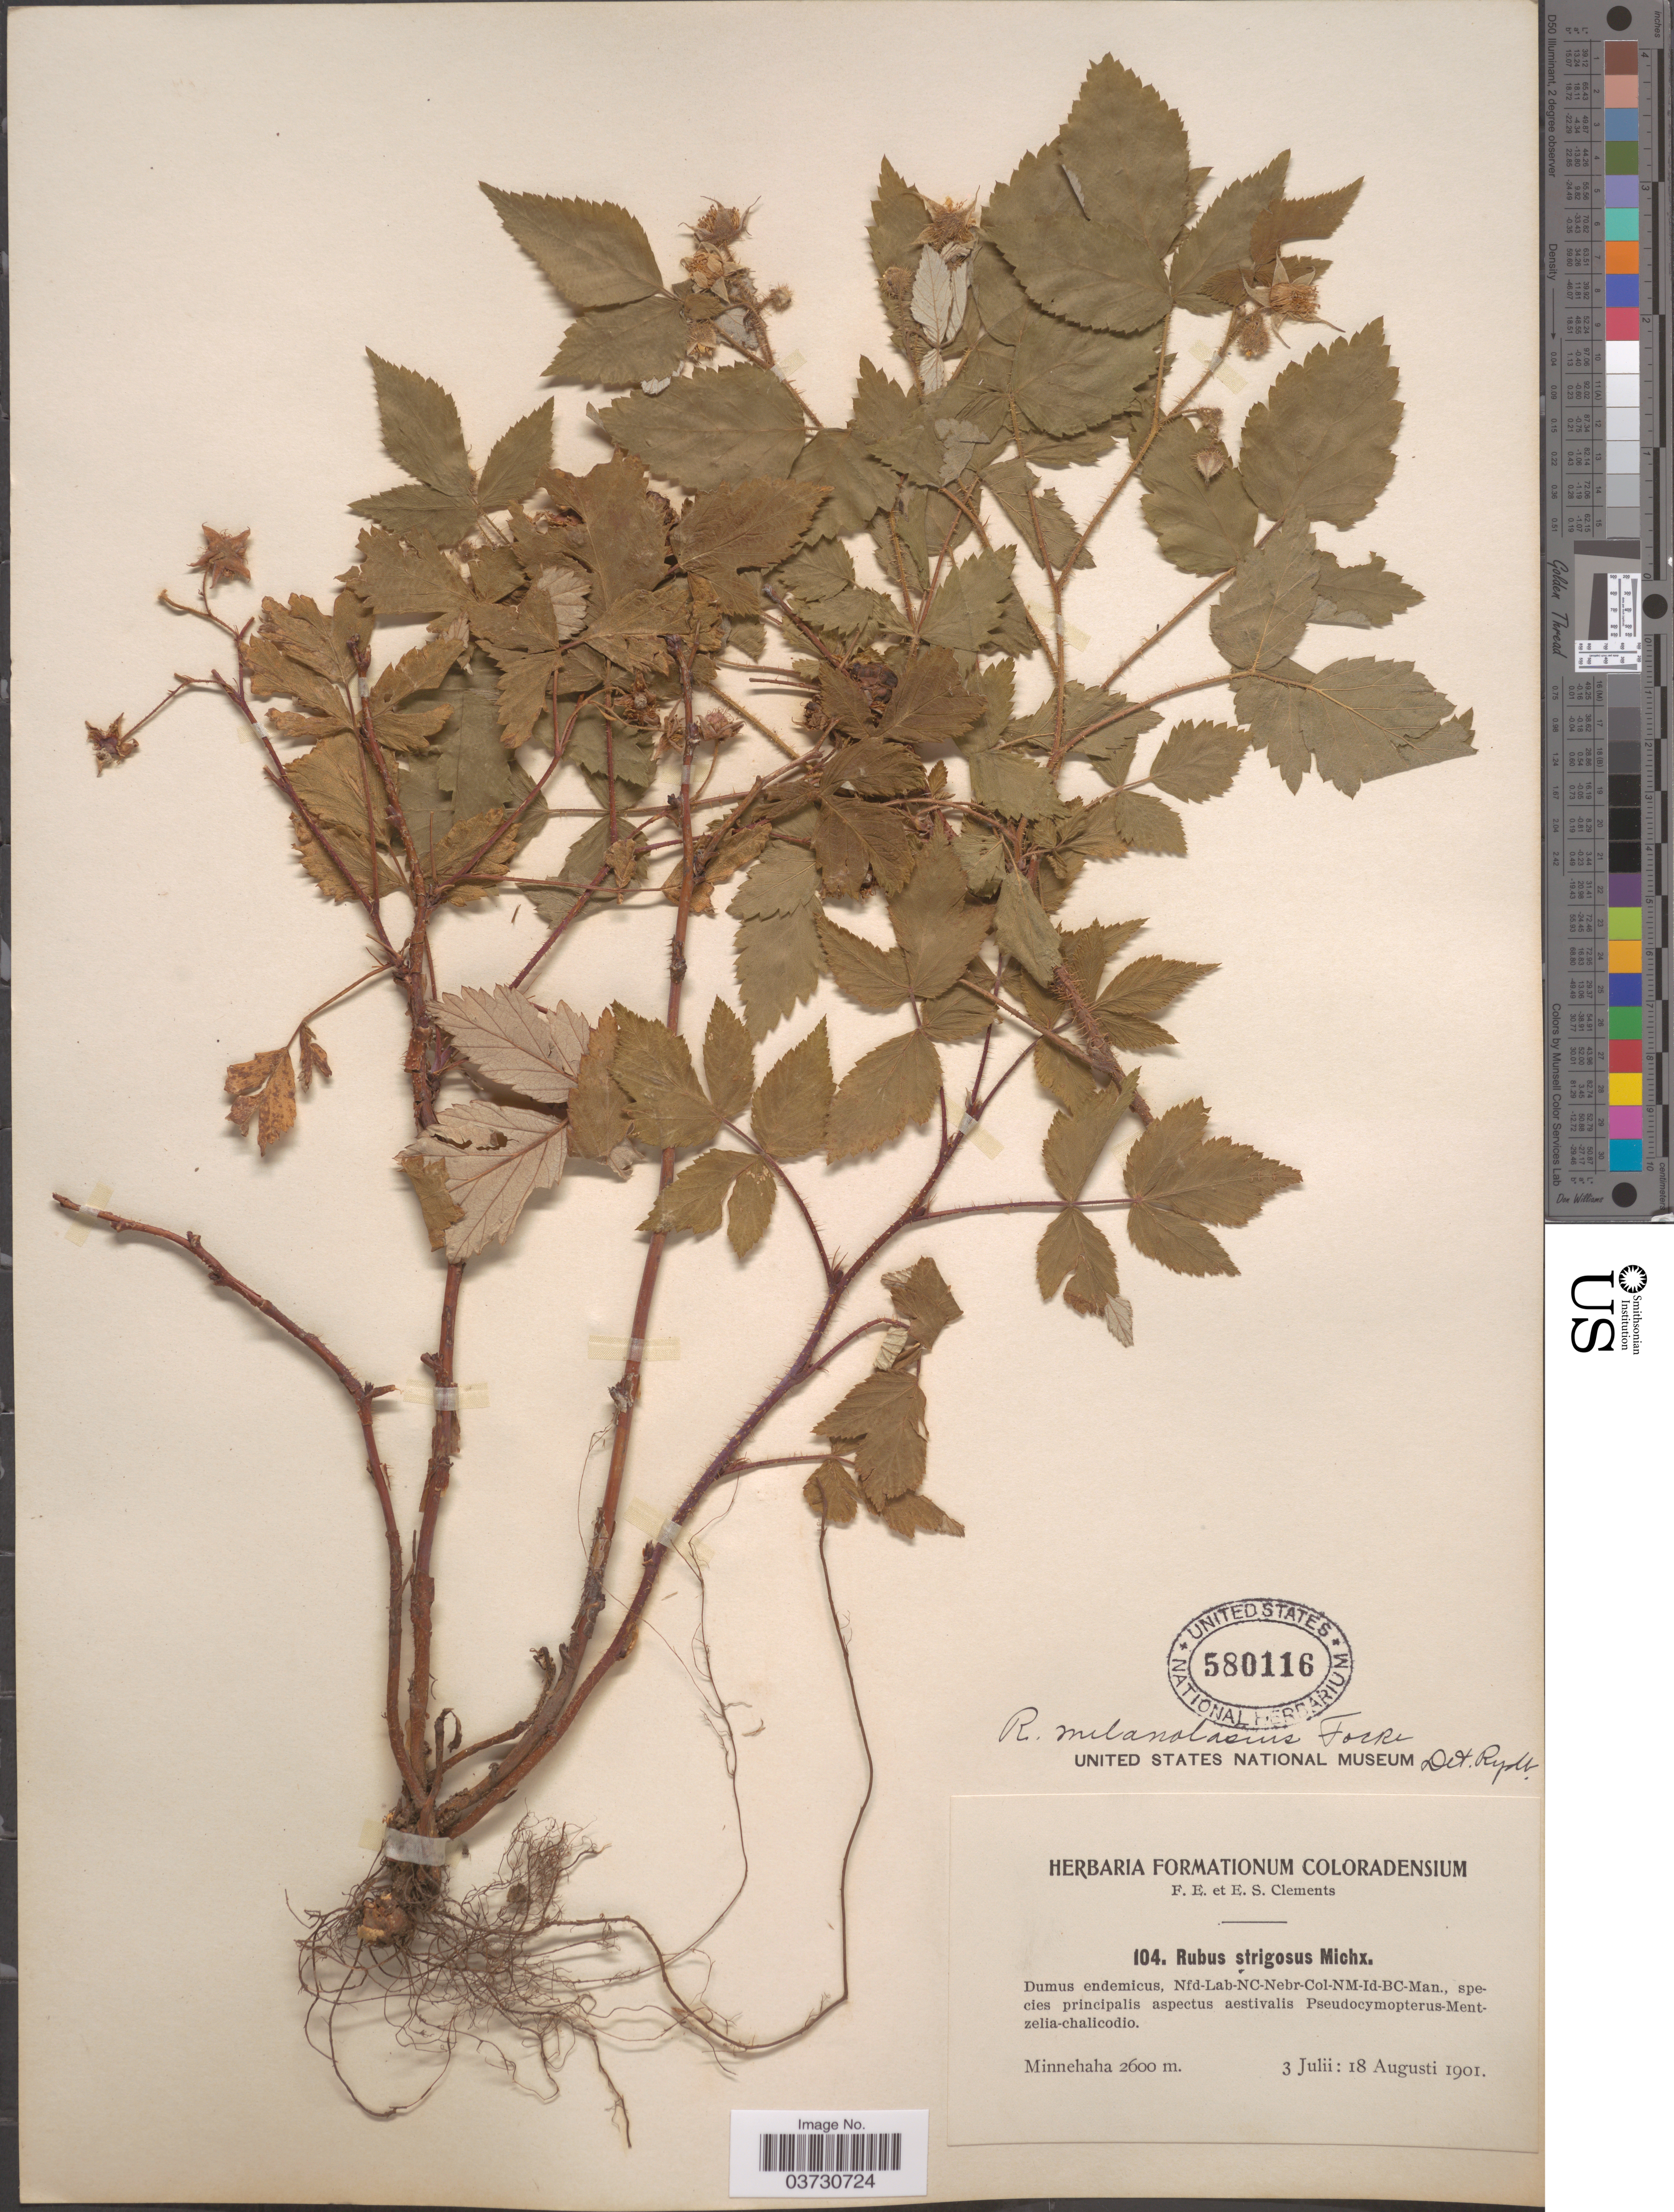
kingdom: Plantae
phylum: Tracheophyta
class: Magnoliopsida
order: Rosales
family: Rosaceae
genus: Rubus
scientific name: Rubus melanolasius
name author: Dieck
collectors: F. E. Clements & E. S. Clements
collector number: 104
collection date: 1901-07-03/1901-08-18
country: United States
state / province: Colorado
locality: Minnehaha.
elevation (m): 2600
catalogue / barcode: US 580116